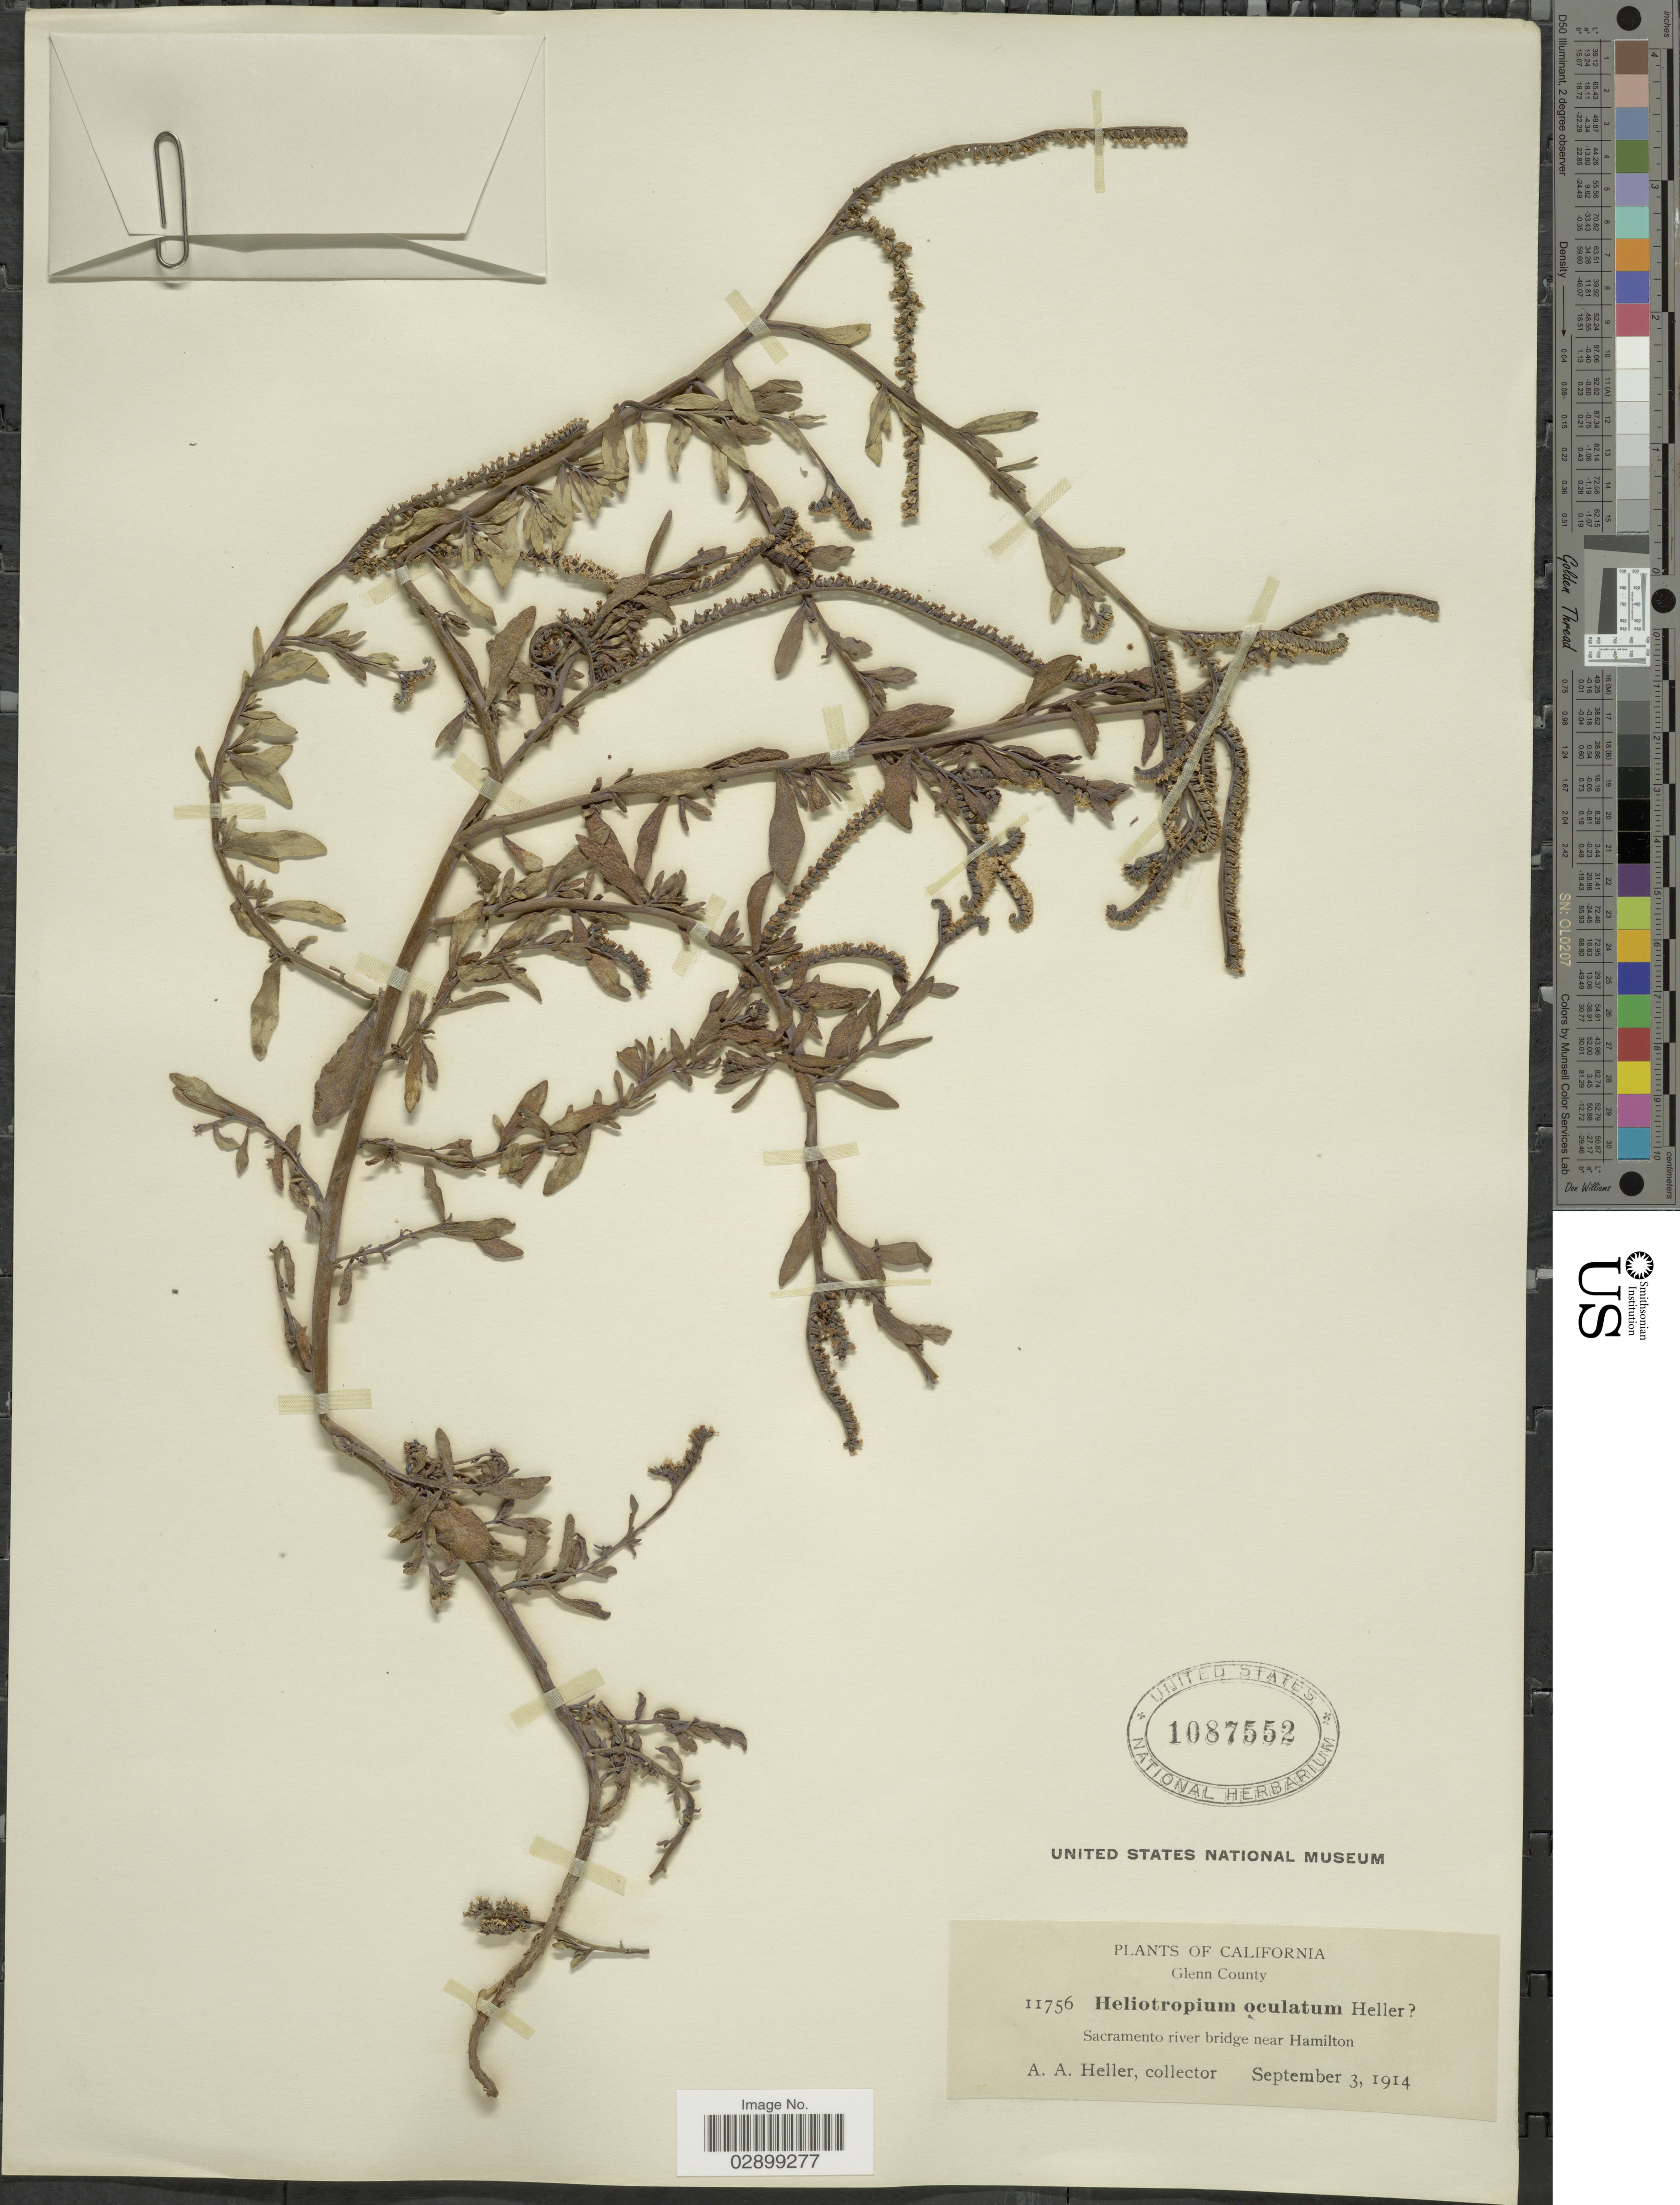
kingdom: Plantae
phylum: Tracheophyta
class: Magnoliopsida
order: Boraginales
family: Heliotropiaceae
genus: Heliotropium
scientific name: Heliotropium sp.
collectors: A. A. Heller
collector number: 11756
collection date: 1914-09-03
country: United States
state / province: California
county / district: Glenn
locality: Glenn County. Sacramento river bridge near Hamilton.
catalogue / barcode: US 1087552